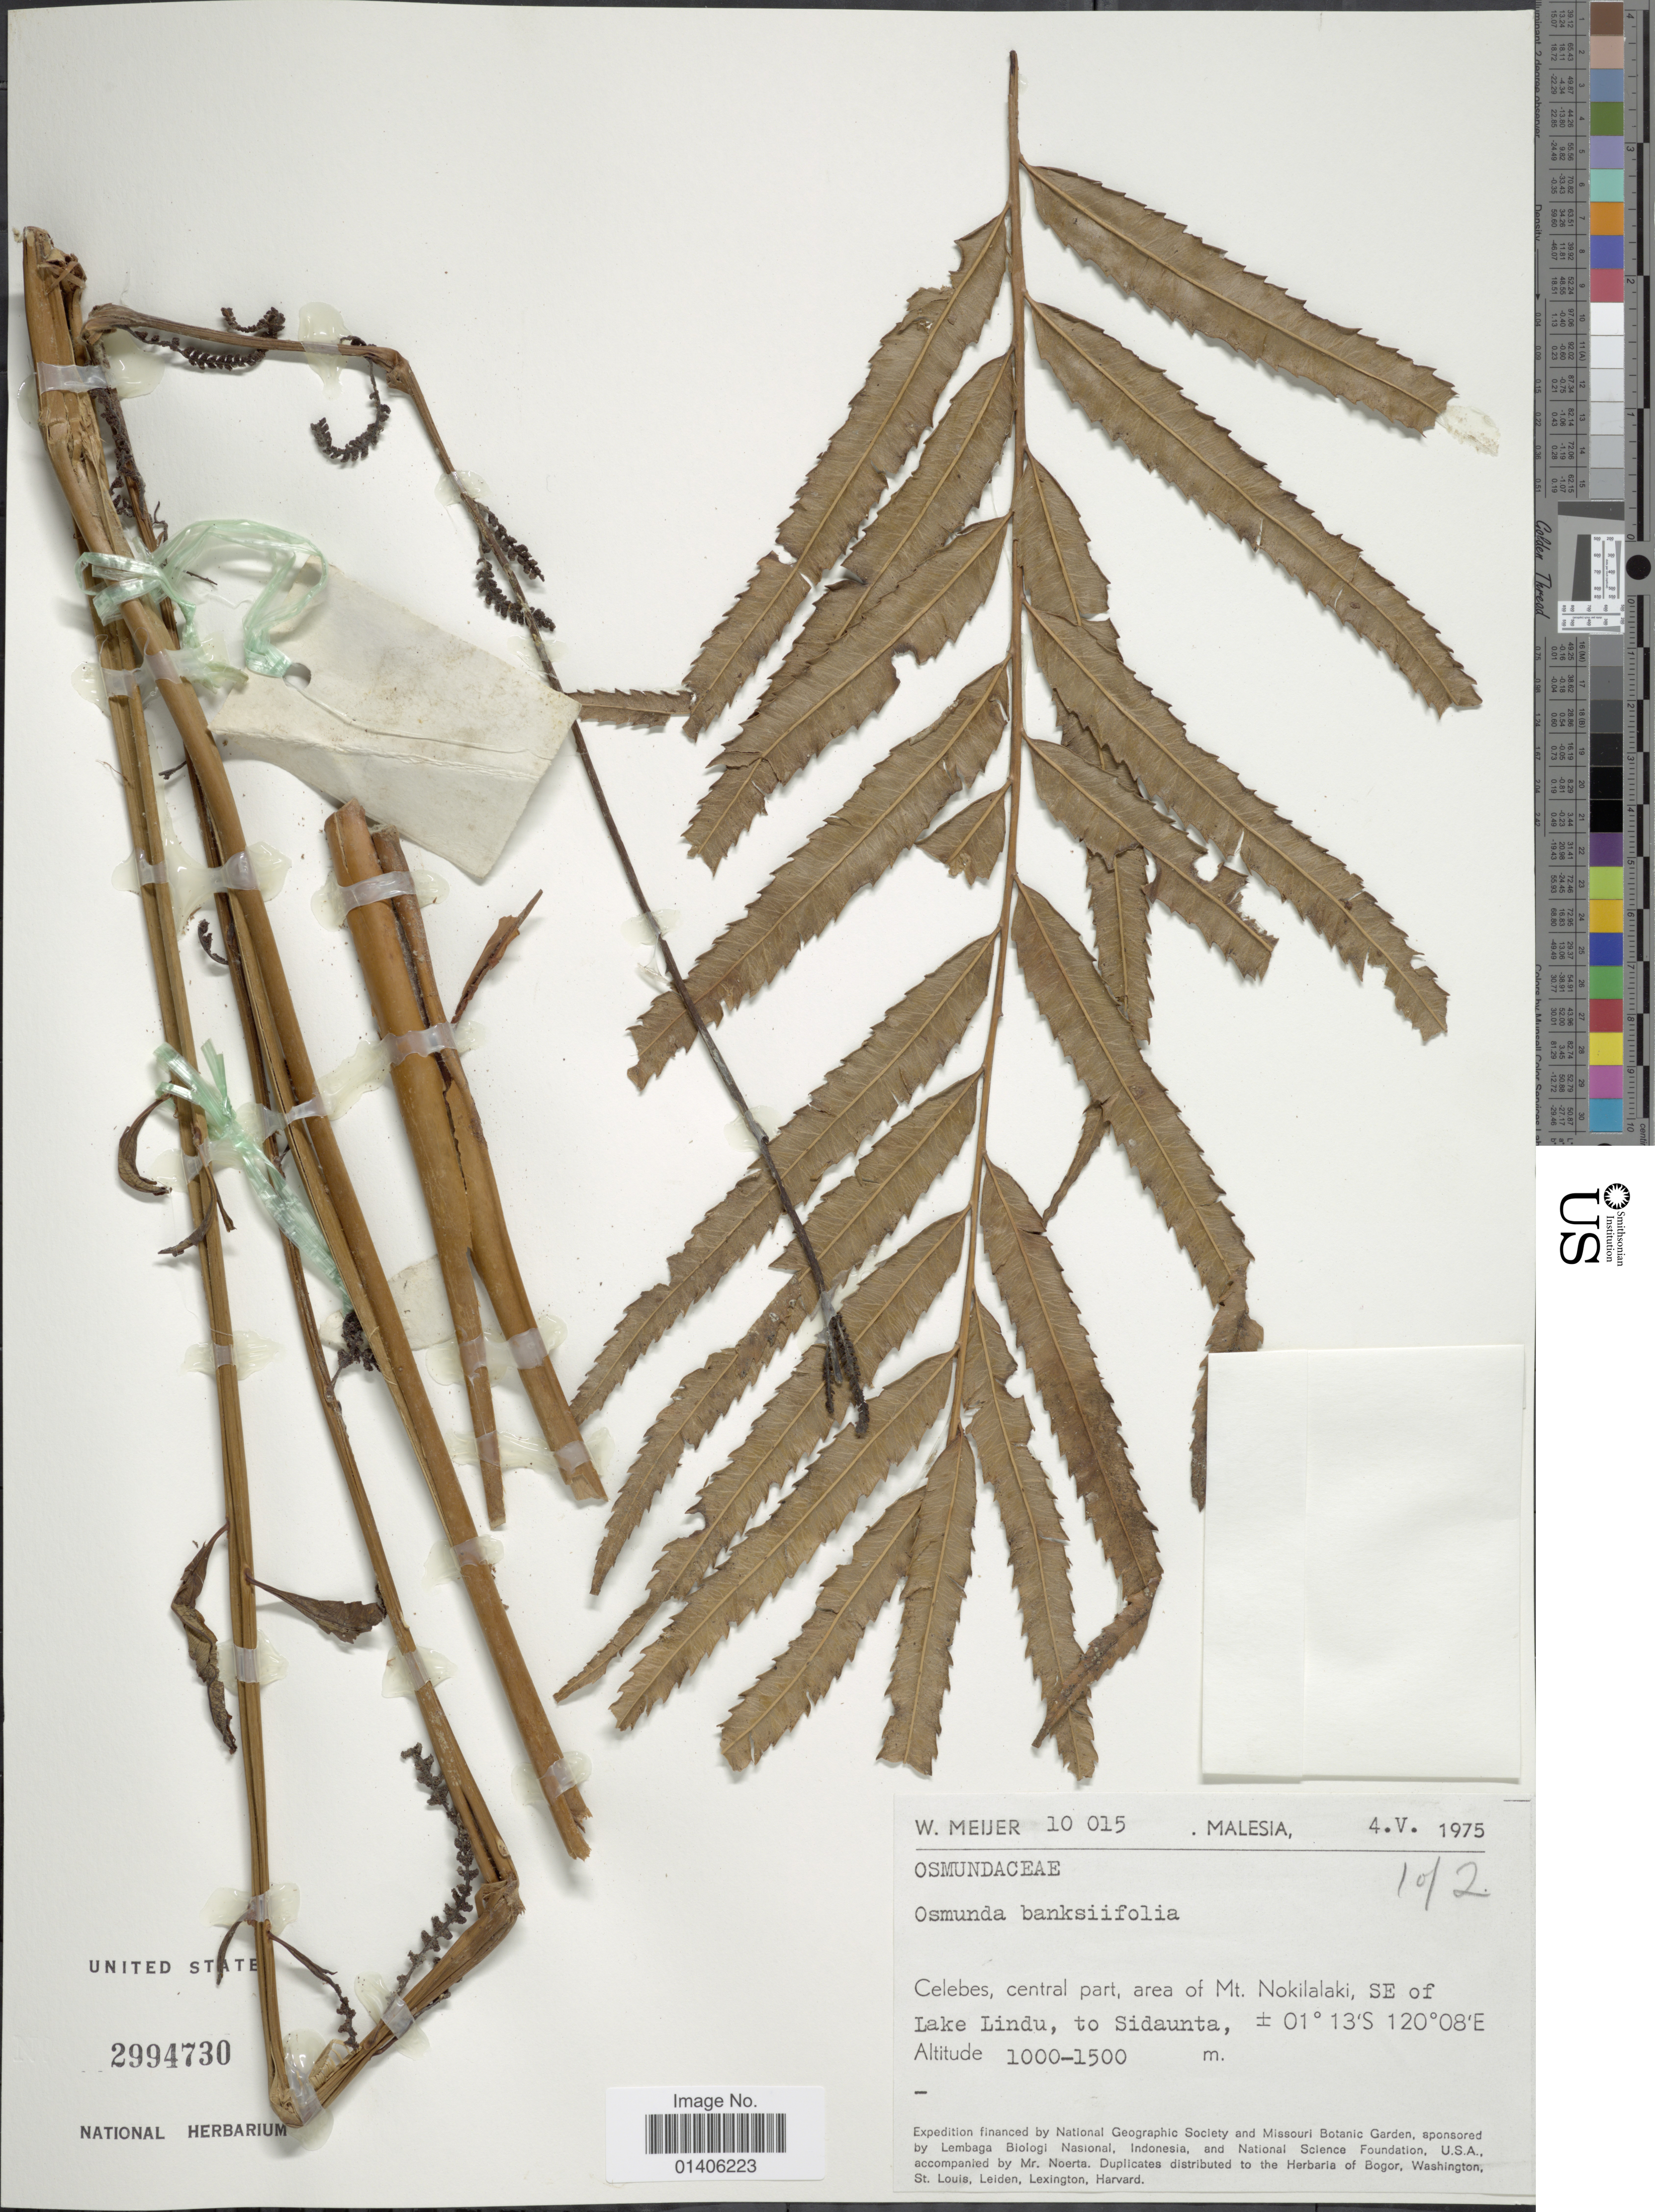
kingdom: Plantae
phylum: Tracheophyta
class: Polypodiopsida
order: Osmundales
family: Osmundaceae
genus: Osmunda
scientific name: Osmunda banksiifolia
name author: (C. Presl) Kuhn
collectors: W. Meijer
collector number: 10015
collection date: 1975-05-04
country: Malaysia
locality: Malesia, celebes, central part, area of Mt Nokilalaki, SE of Lake Lindu, to Sidaunta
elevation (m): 1000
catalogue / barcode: US 2994730